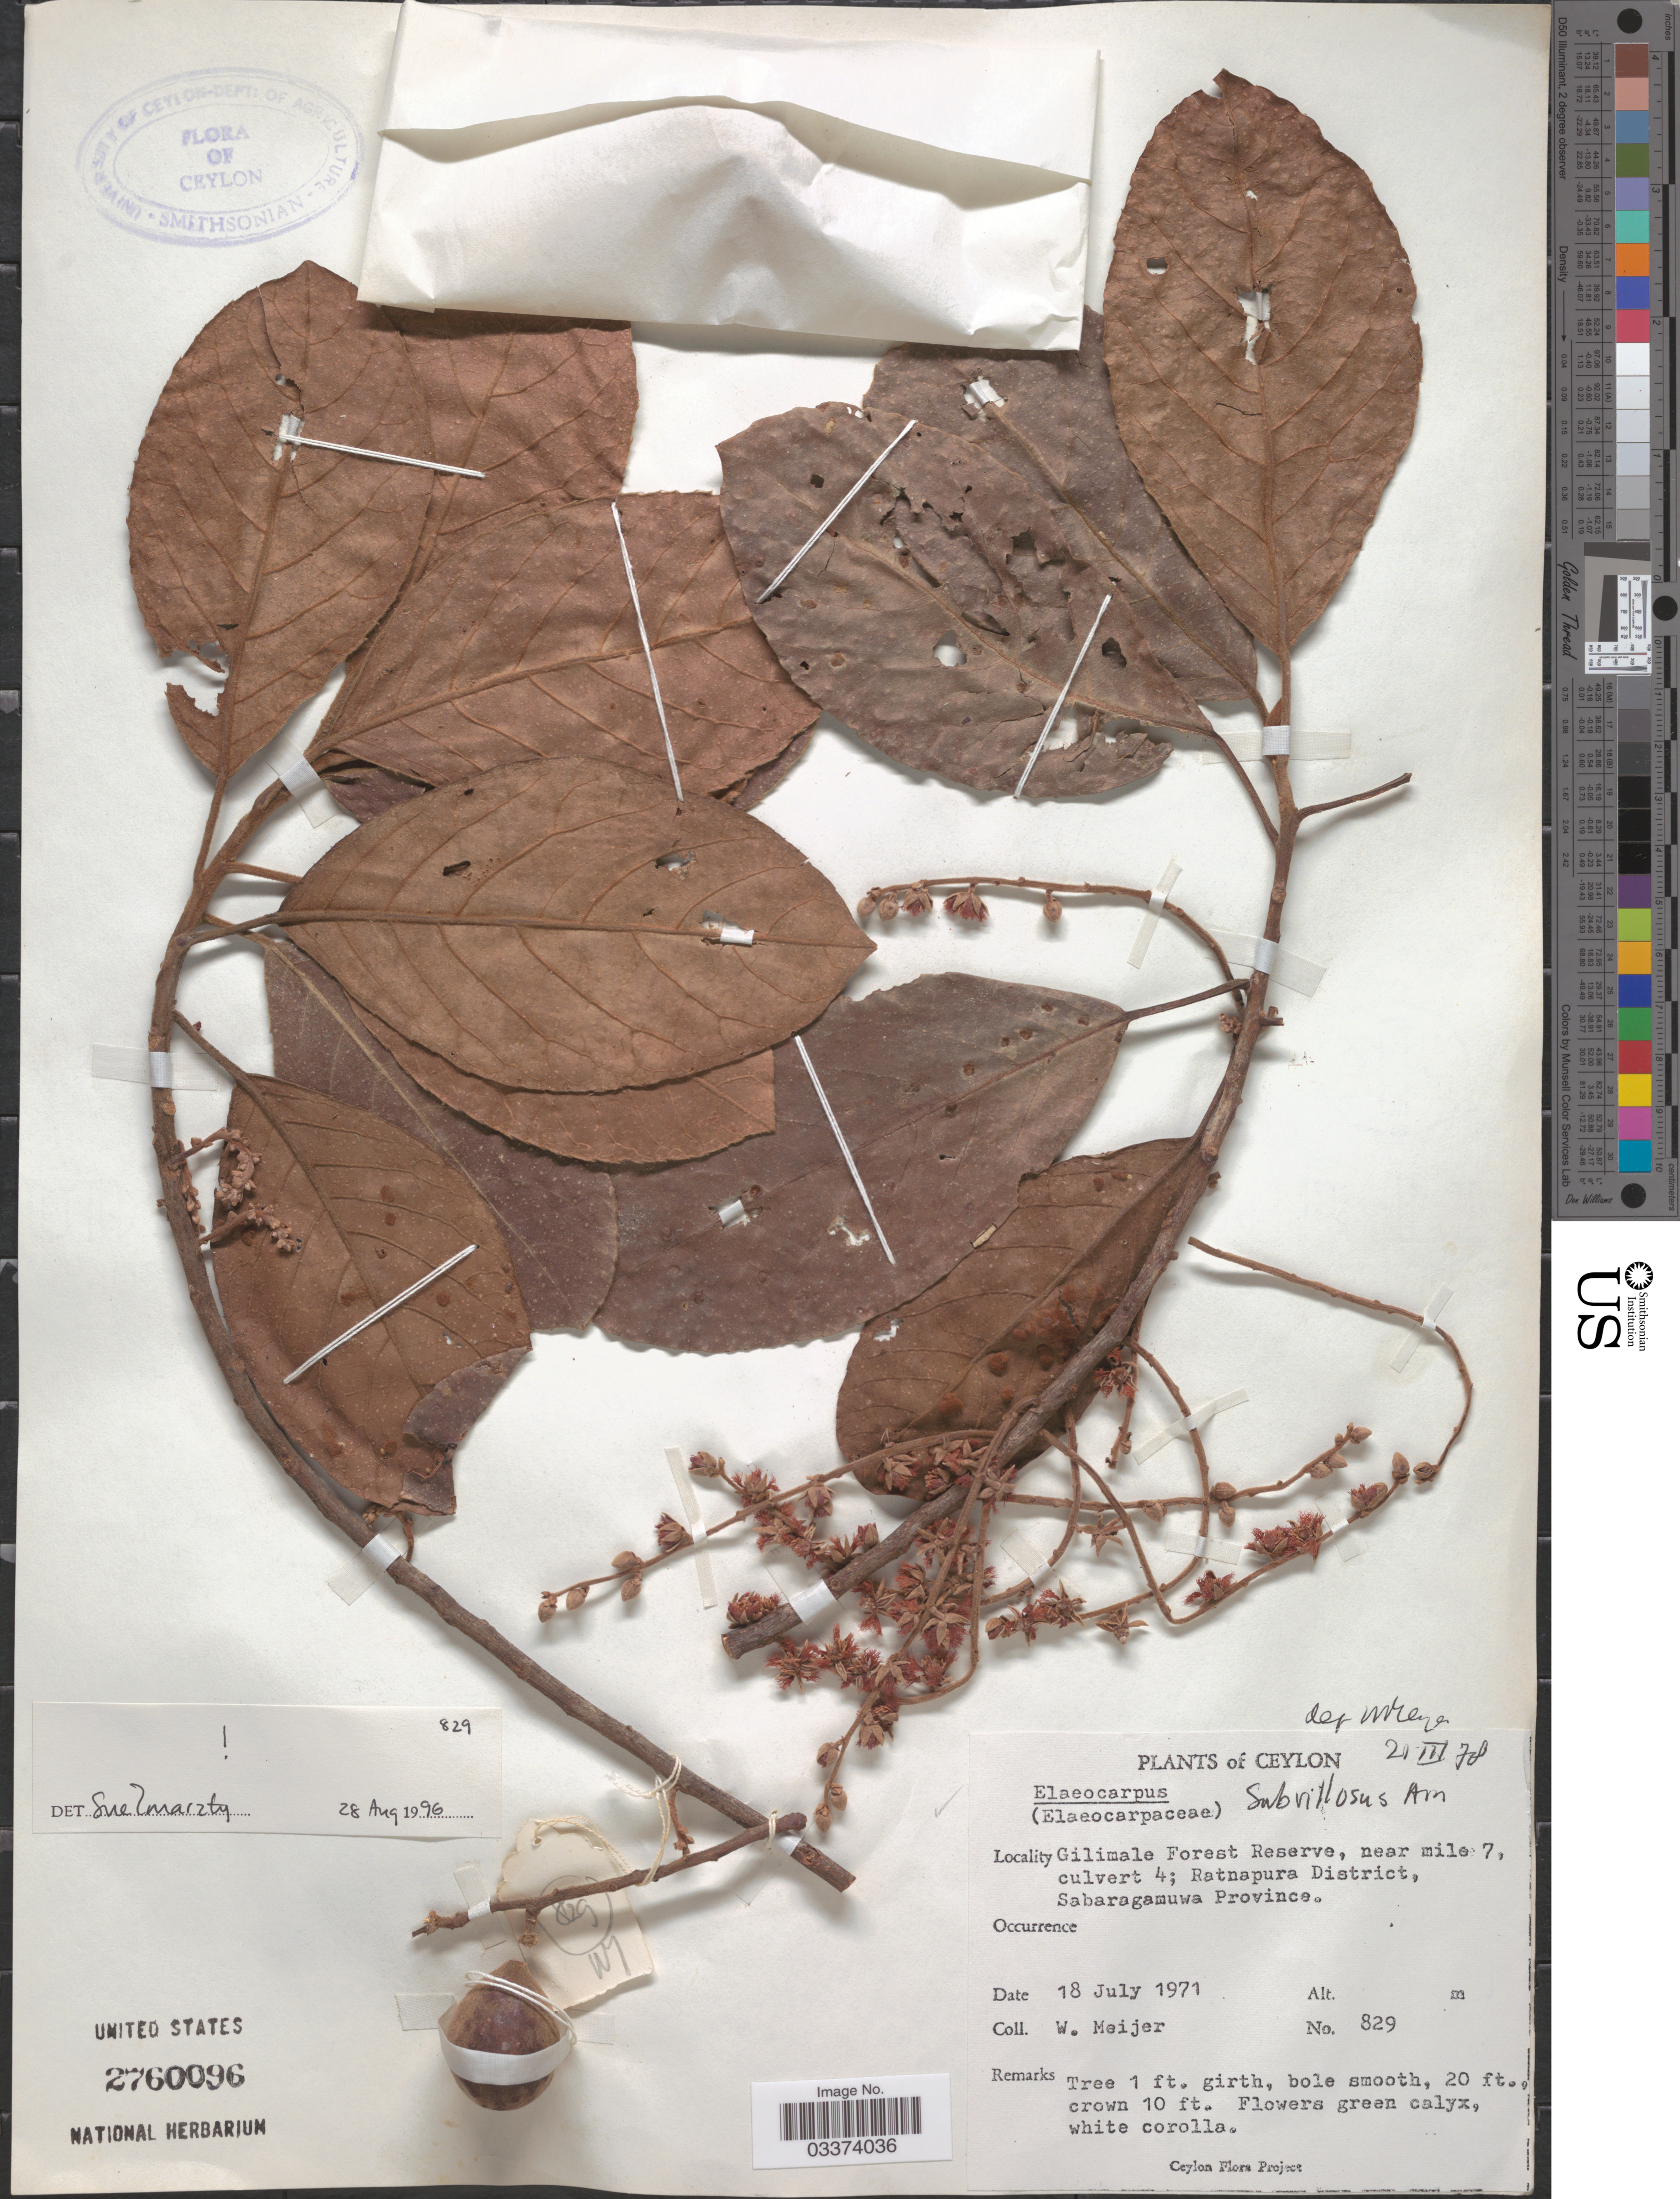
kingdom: Plantae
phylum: Tracheophyta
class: Magnoliopsida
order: Oxalidales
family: Elaeocarpaceae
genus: Elaeocarpus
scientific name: Elaeocarpus subvillosus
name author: Arn.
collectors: W. Meijer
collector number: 829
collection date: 1971-07-18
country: Sri Lanka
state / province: Sabaragamuwa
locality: Ceylon. Gilimale Forest Reserve, near mile 7, culvert 4; Ratnapura District.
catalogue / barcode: US 2760096